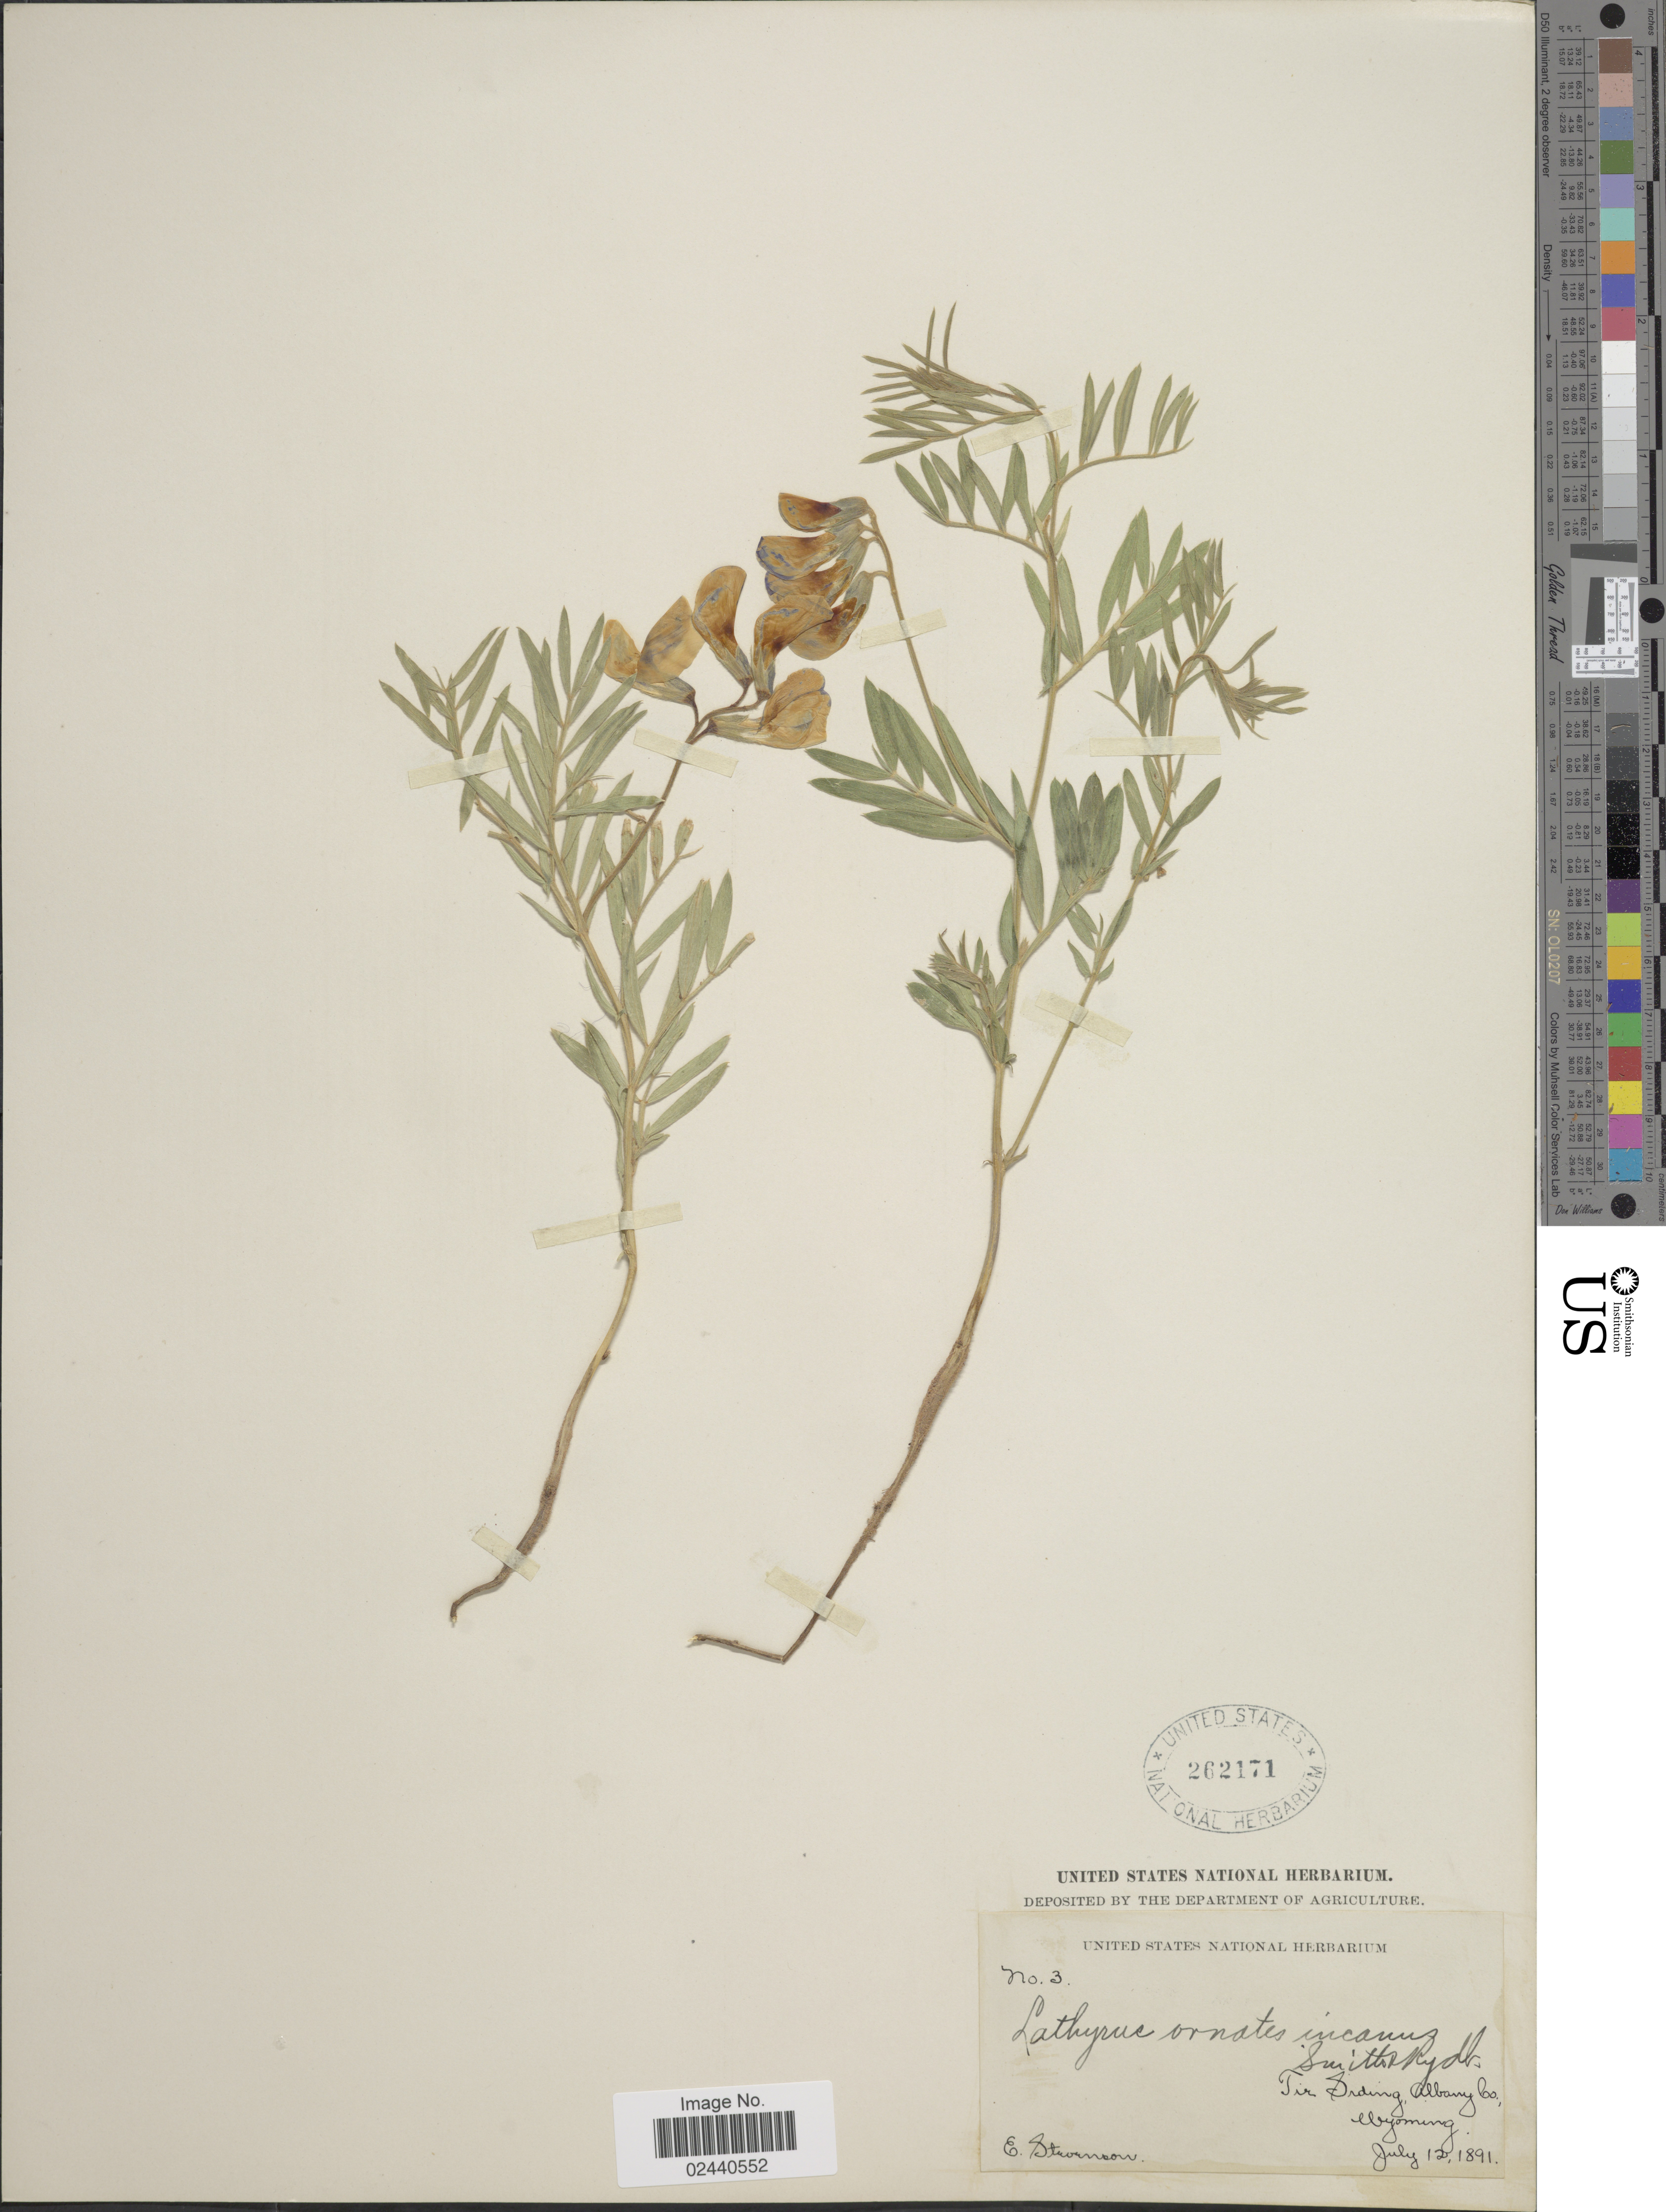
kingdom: Plantae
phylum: Tracheophyta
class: Magnoliopsida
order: Fabales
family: Fabaceae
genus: Lathyrus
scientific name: Lathyrus incanus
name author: (J.G. Sm. & Rydb.) Rydb.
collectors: E. Stevenson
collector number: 3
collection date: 1891-07-12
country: United States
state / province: Wyoming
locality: Tir Siding, Albany Co., Wyoming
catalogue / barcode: US 262171